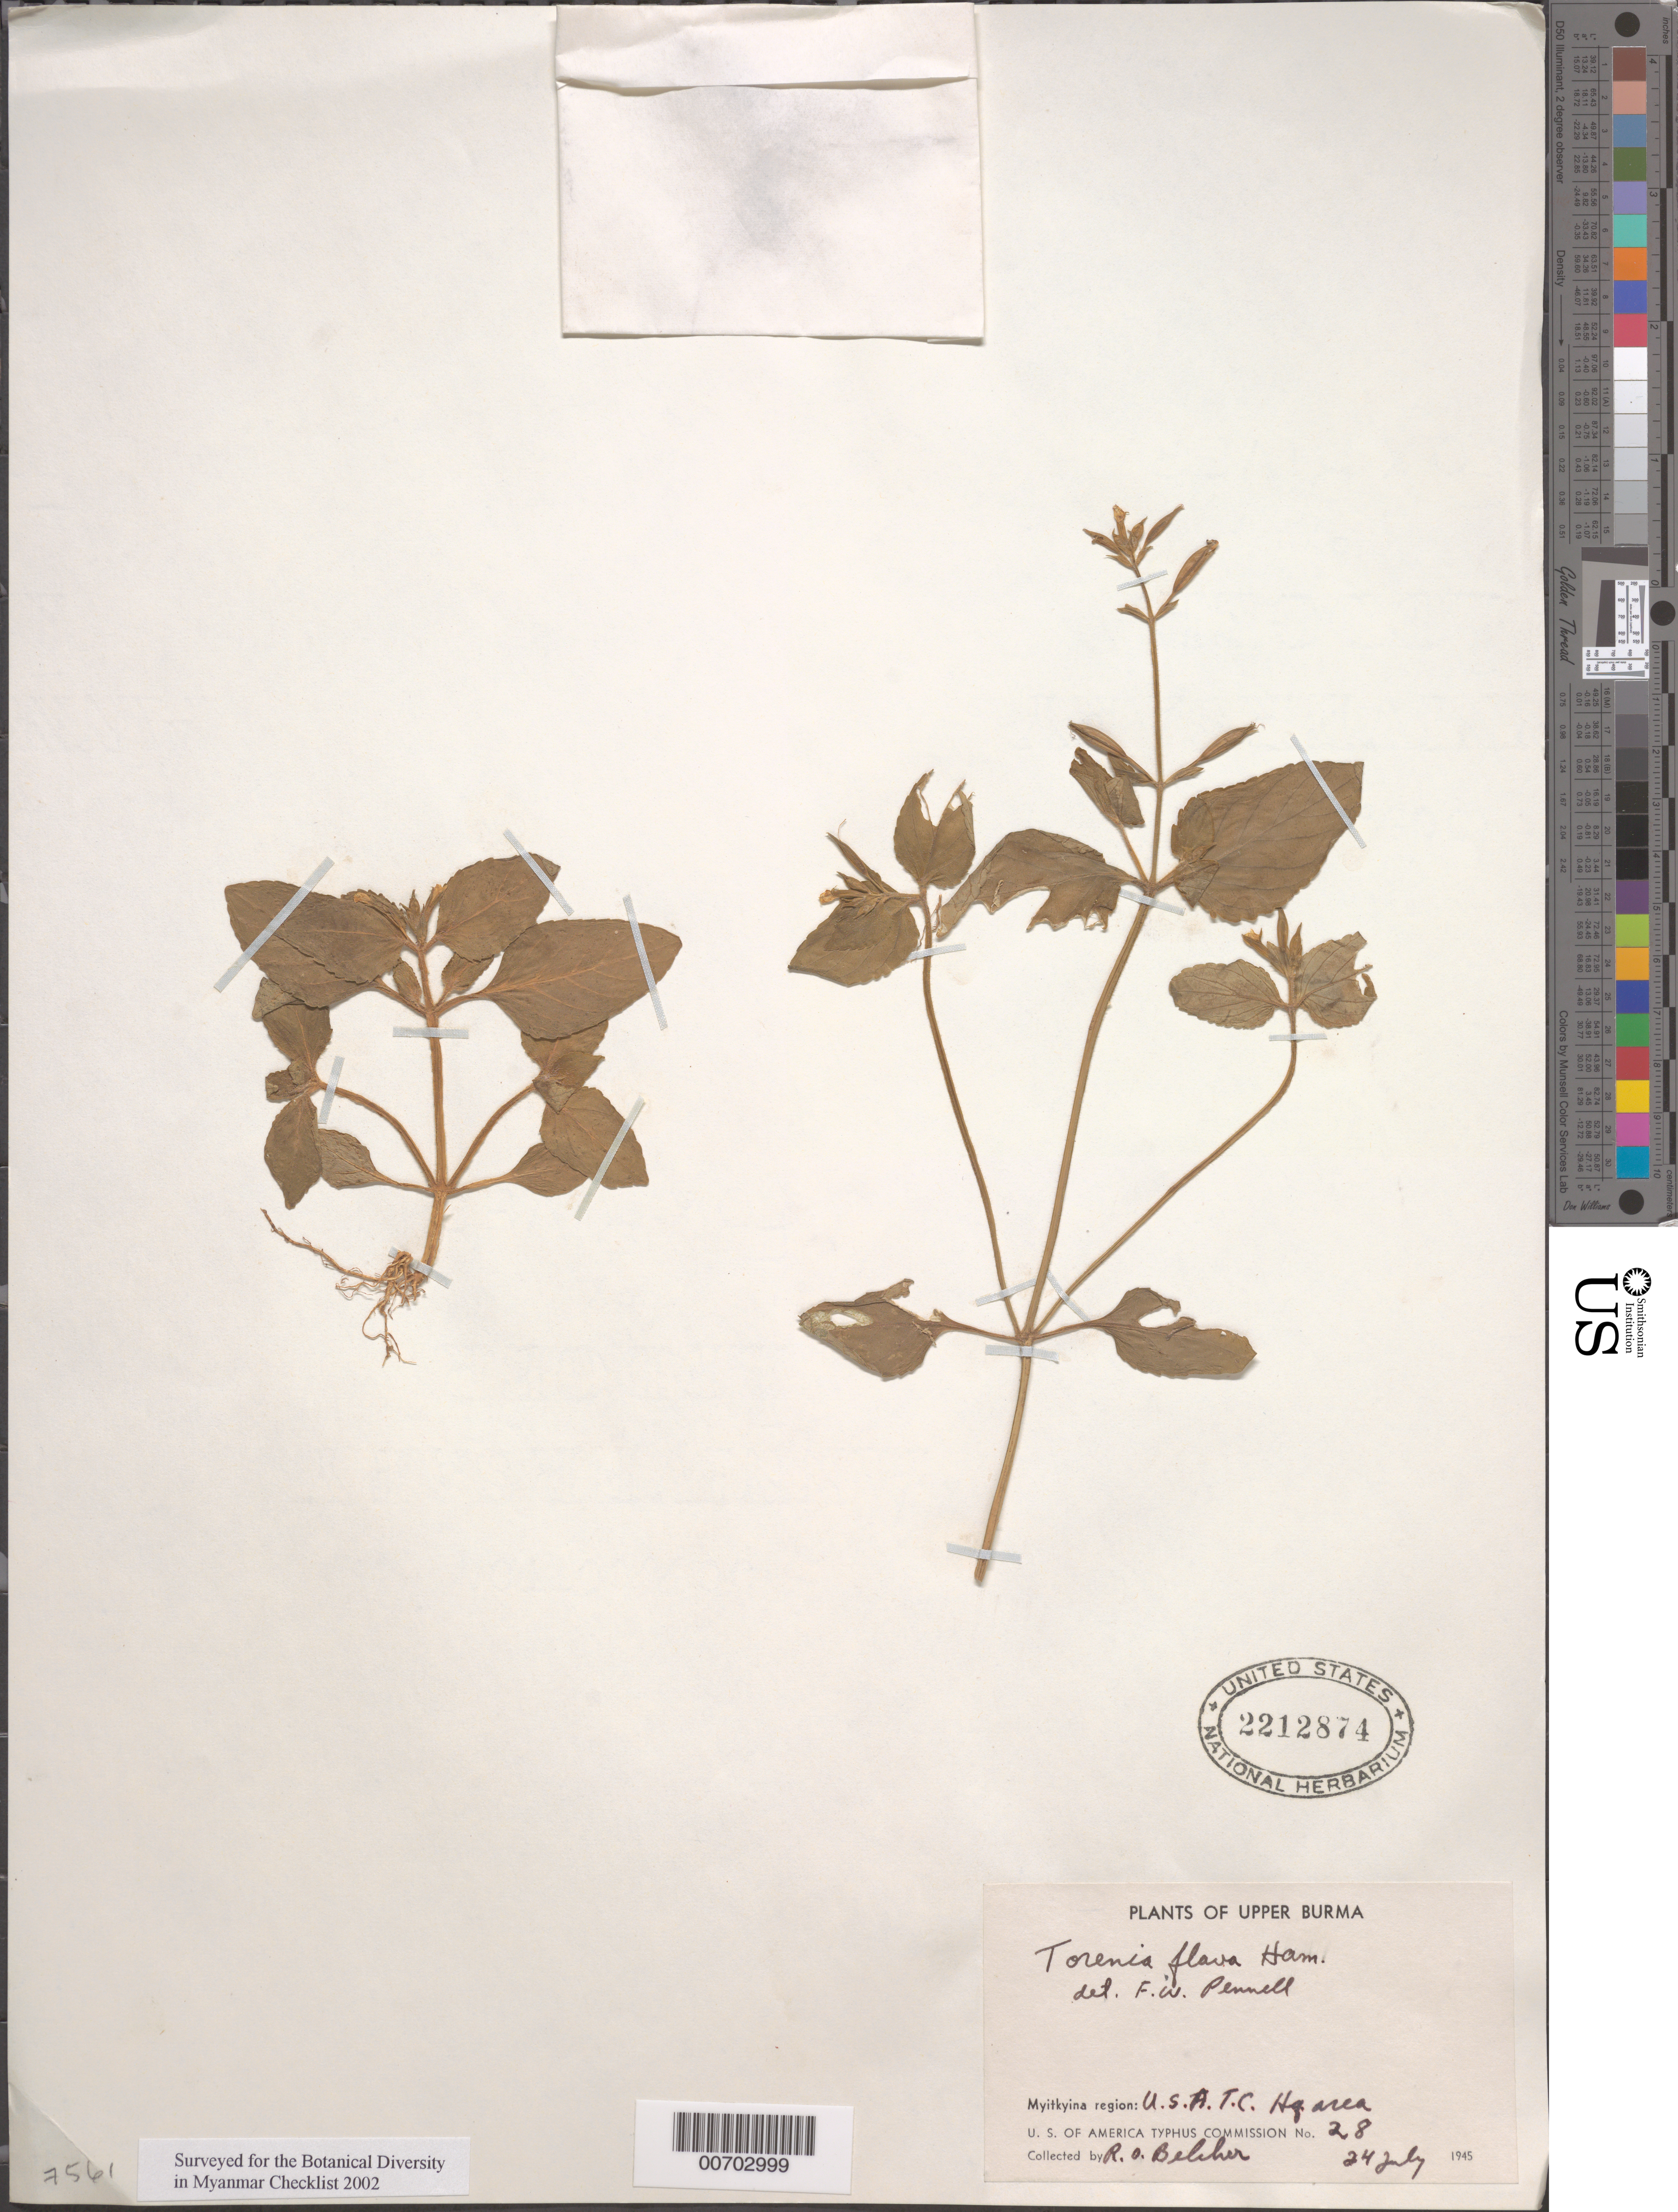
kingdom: Plantae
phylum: Tracheophyta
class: Magnoliopsida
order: Lamiales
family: Linderniaceae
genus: Torenia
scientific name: Torenia flava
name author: Ham.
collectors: R. Belcher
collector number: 28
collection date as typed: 24 Jul 1945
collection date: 1945-07-24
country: Myanmar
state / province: Kachin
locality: Myitkyina, U.S.A.T.C. Hq. Area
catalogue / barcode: US 2212874